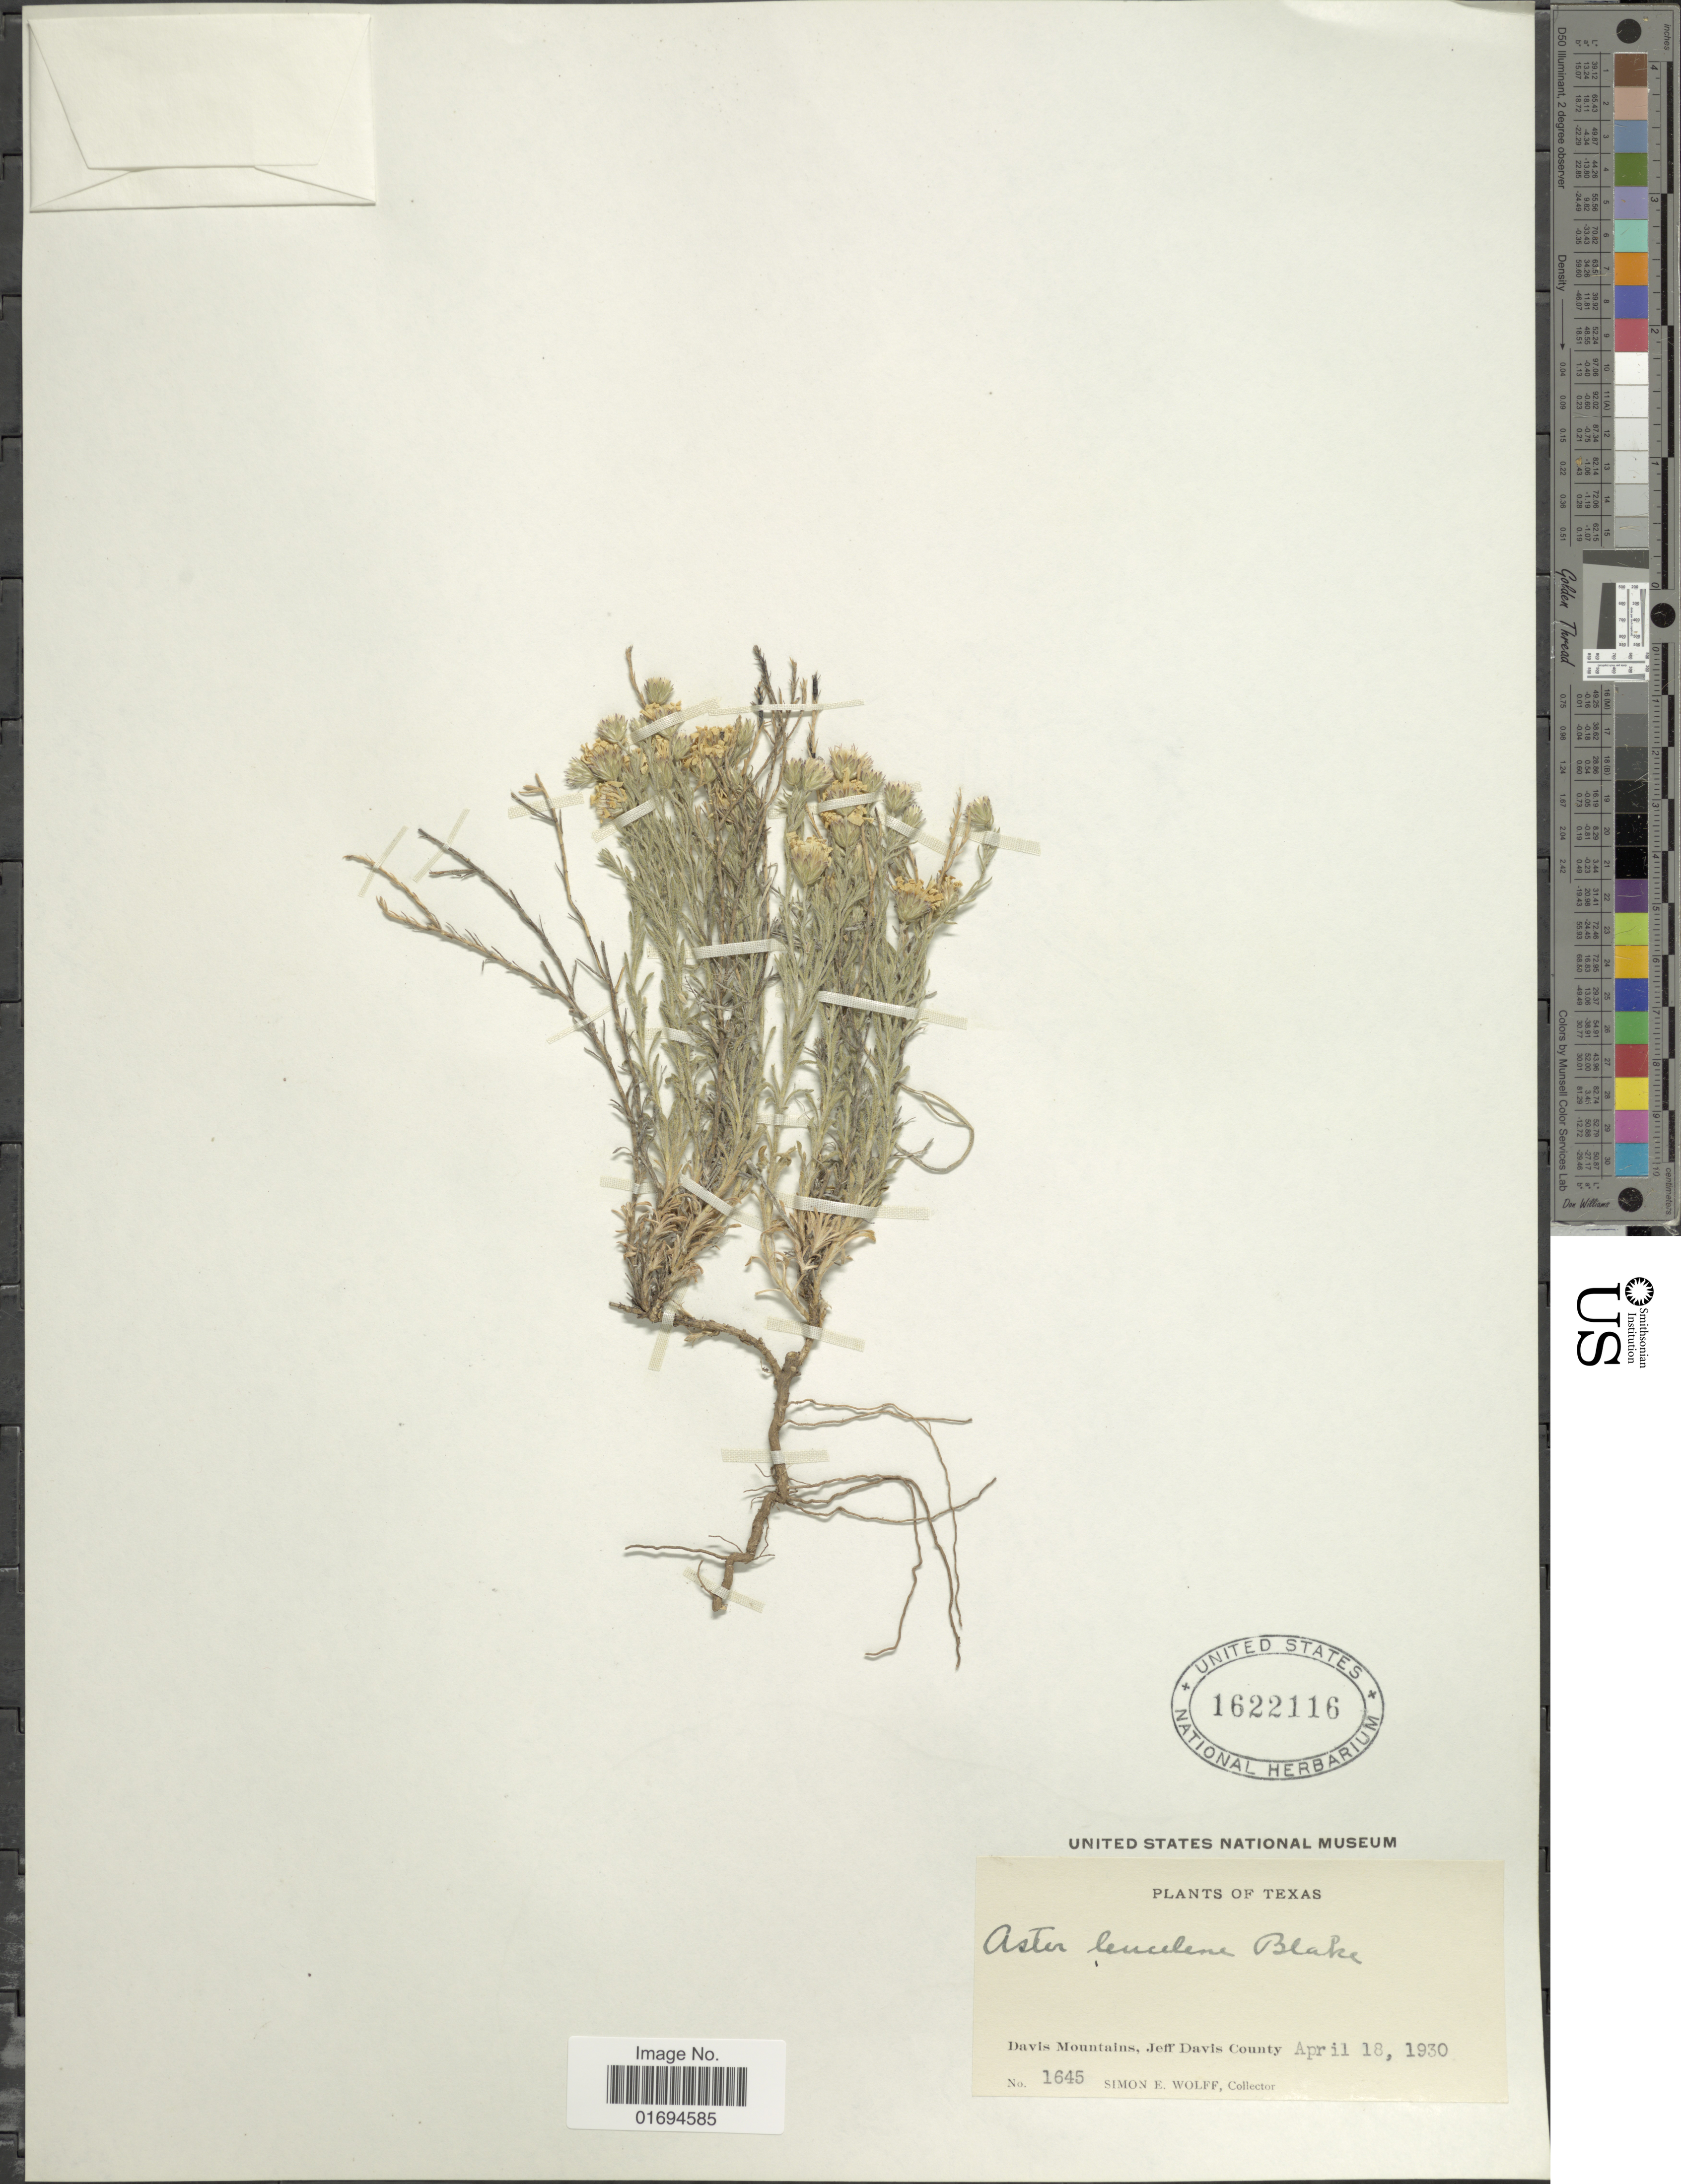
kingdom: Plantae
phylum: Tracheophyta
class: Magnoliopsida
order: Asterales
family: Asteraceae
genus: Chaetopappa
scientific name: Chaetopappa ericoides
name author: (Torr.) G.L. Nesom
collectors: S. E. Wolff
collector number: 1645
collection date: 1930-04-18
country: United States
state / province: Texas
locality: Davis Mountains, Jeff Davis County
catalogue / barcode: US 1622116